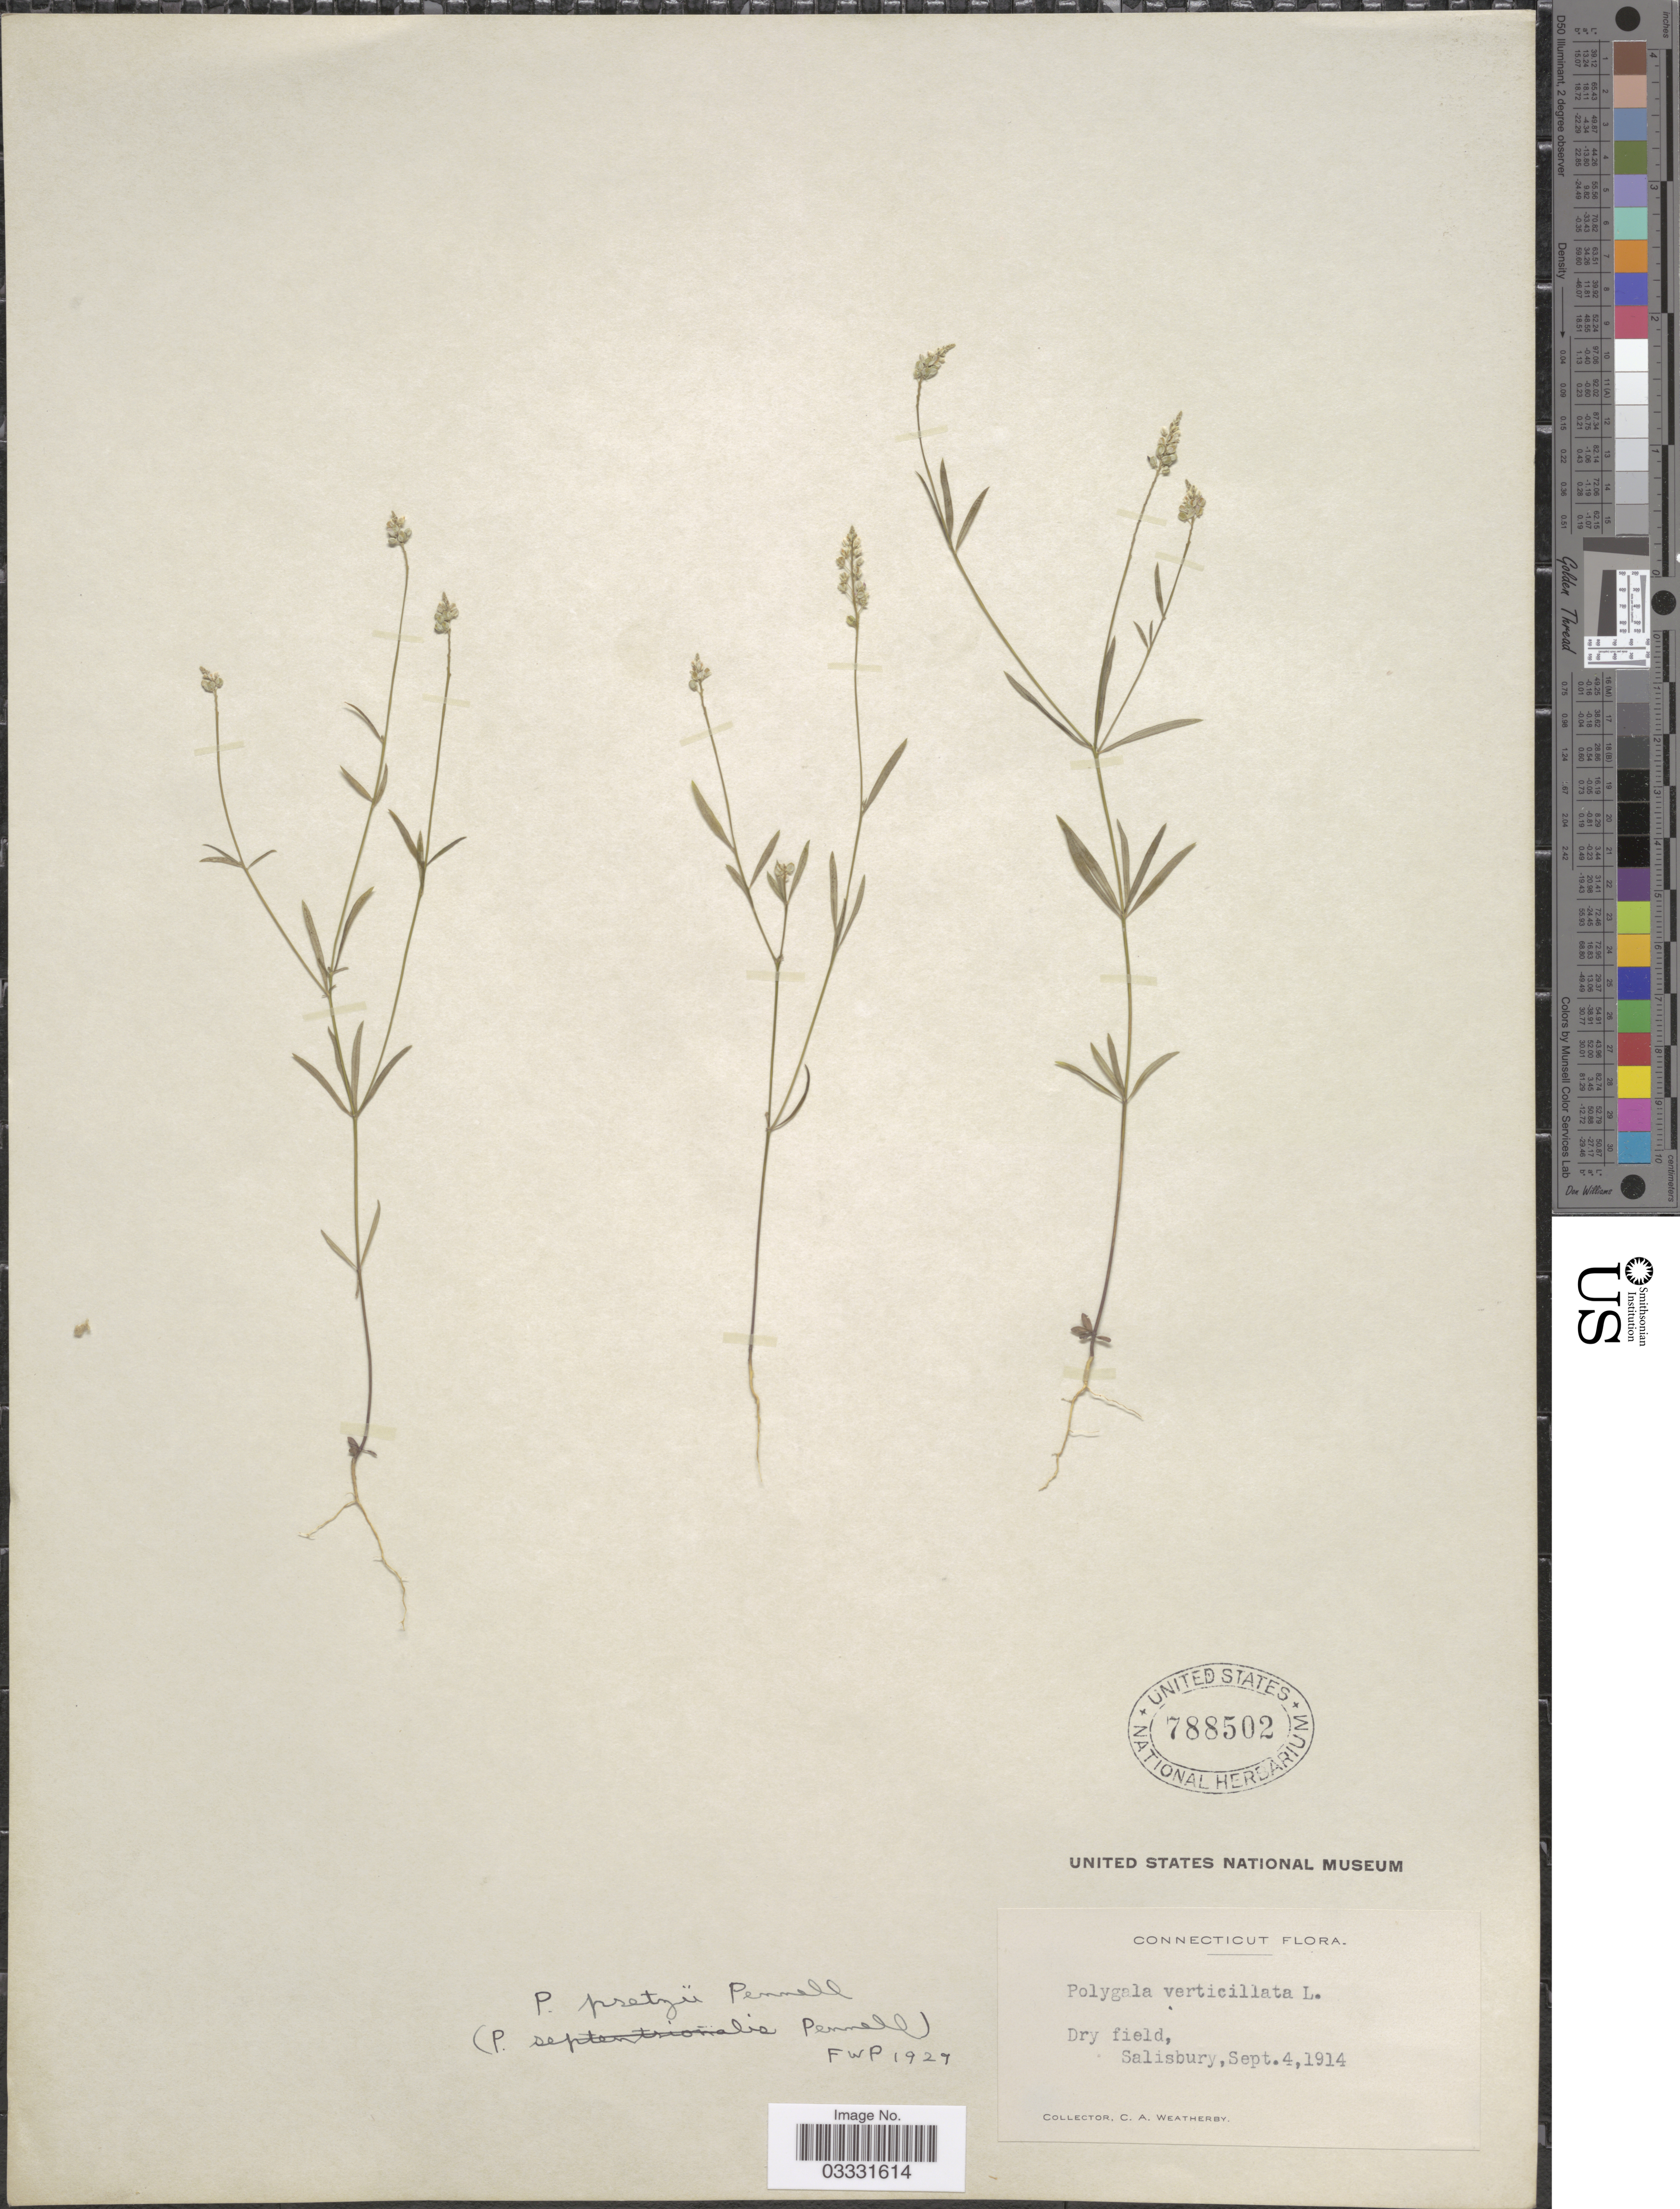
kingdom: Plantae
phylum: Tracheophyta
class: Magnoliopsida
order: Fabales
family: Polygalaceae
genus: Polygala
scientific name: Polygala pretzii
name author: Pennell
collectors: C. A. Weatherby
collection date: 1914-09-04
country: United States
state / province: Connecticut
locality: Salisbury.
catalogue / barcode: US 788502